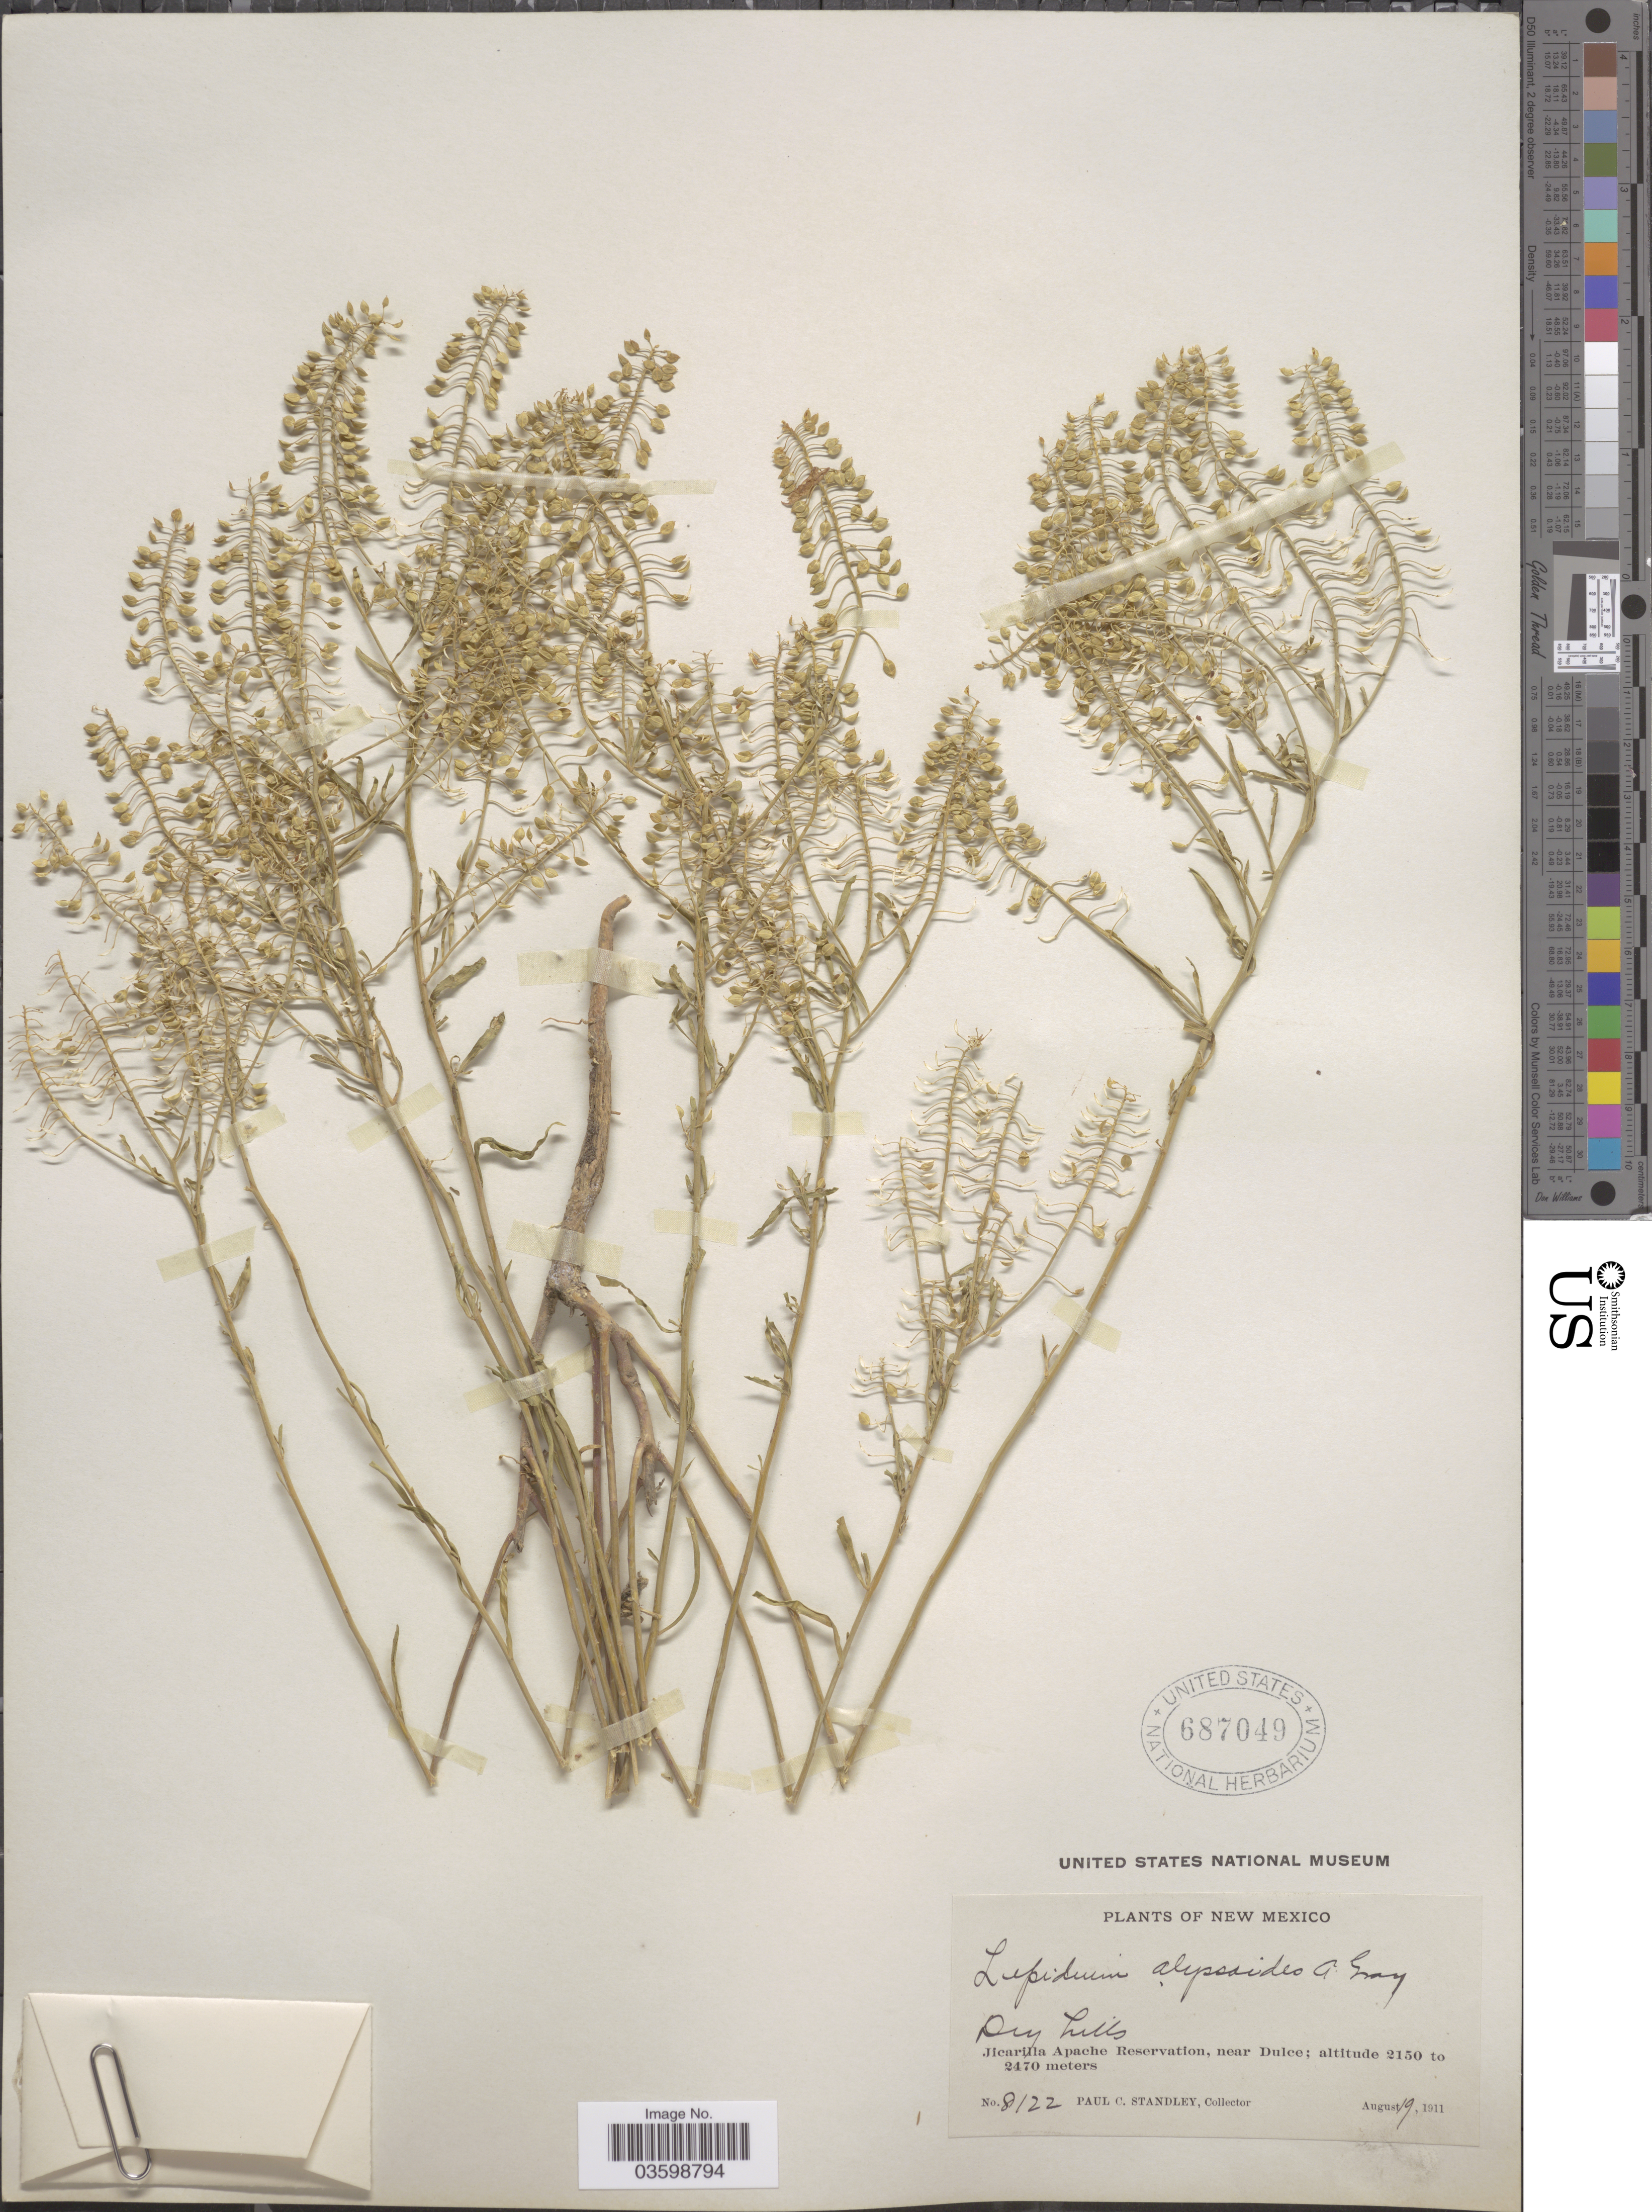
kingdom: Plantae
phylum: Tracheophyta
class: Magnoliopsida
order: Brassicales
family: Brassicaceae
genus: Lepidium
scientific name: Lepidium montanum var. alyssoides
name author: (A. Gray) M.E. Jones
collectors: P. C. Standley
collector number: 8122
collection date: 1911-08-19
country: United States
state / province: New Mexico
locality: Jicarilla Apache Reservation, near Dulce.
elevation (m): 2150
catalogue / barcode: US 687049